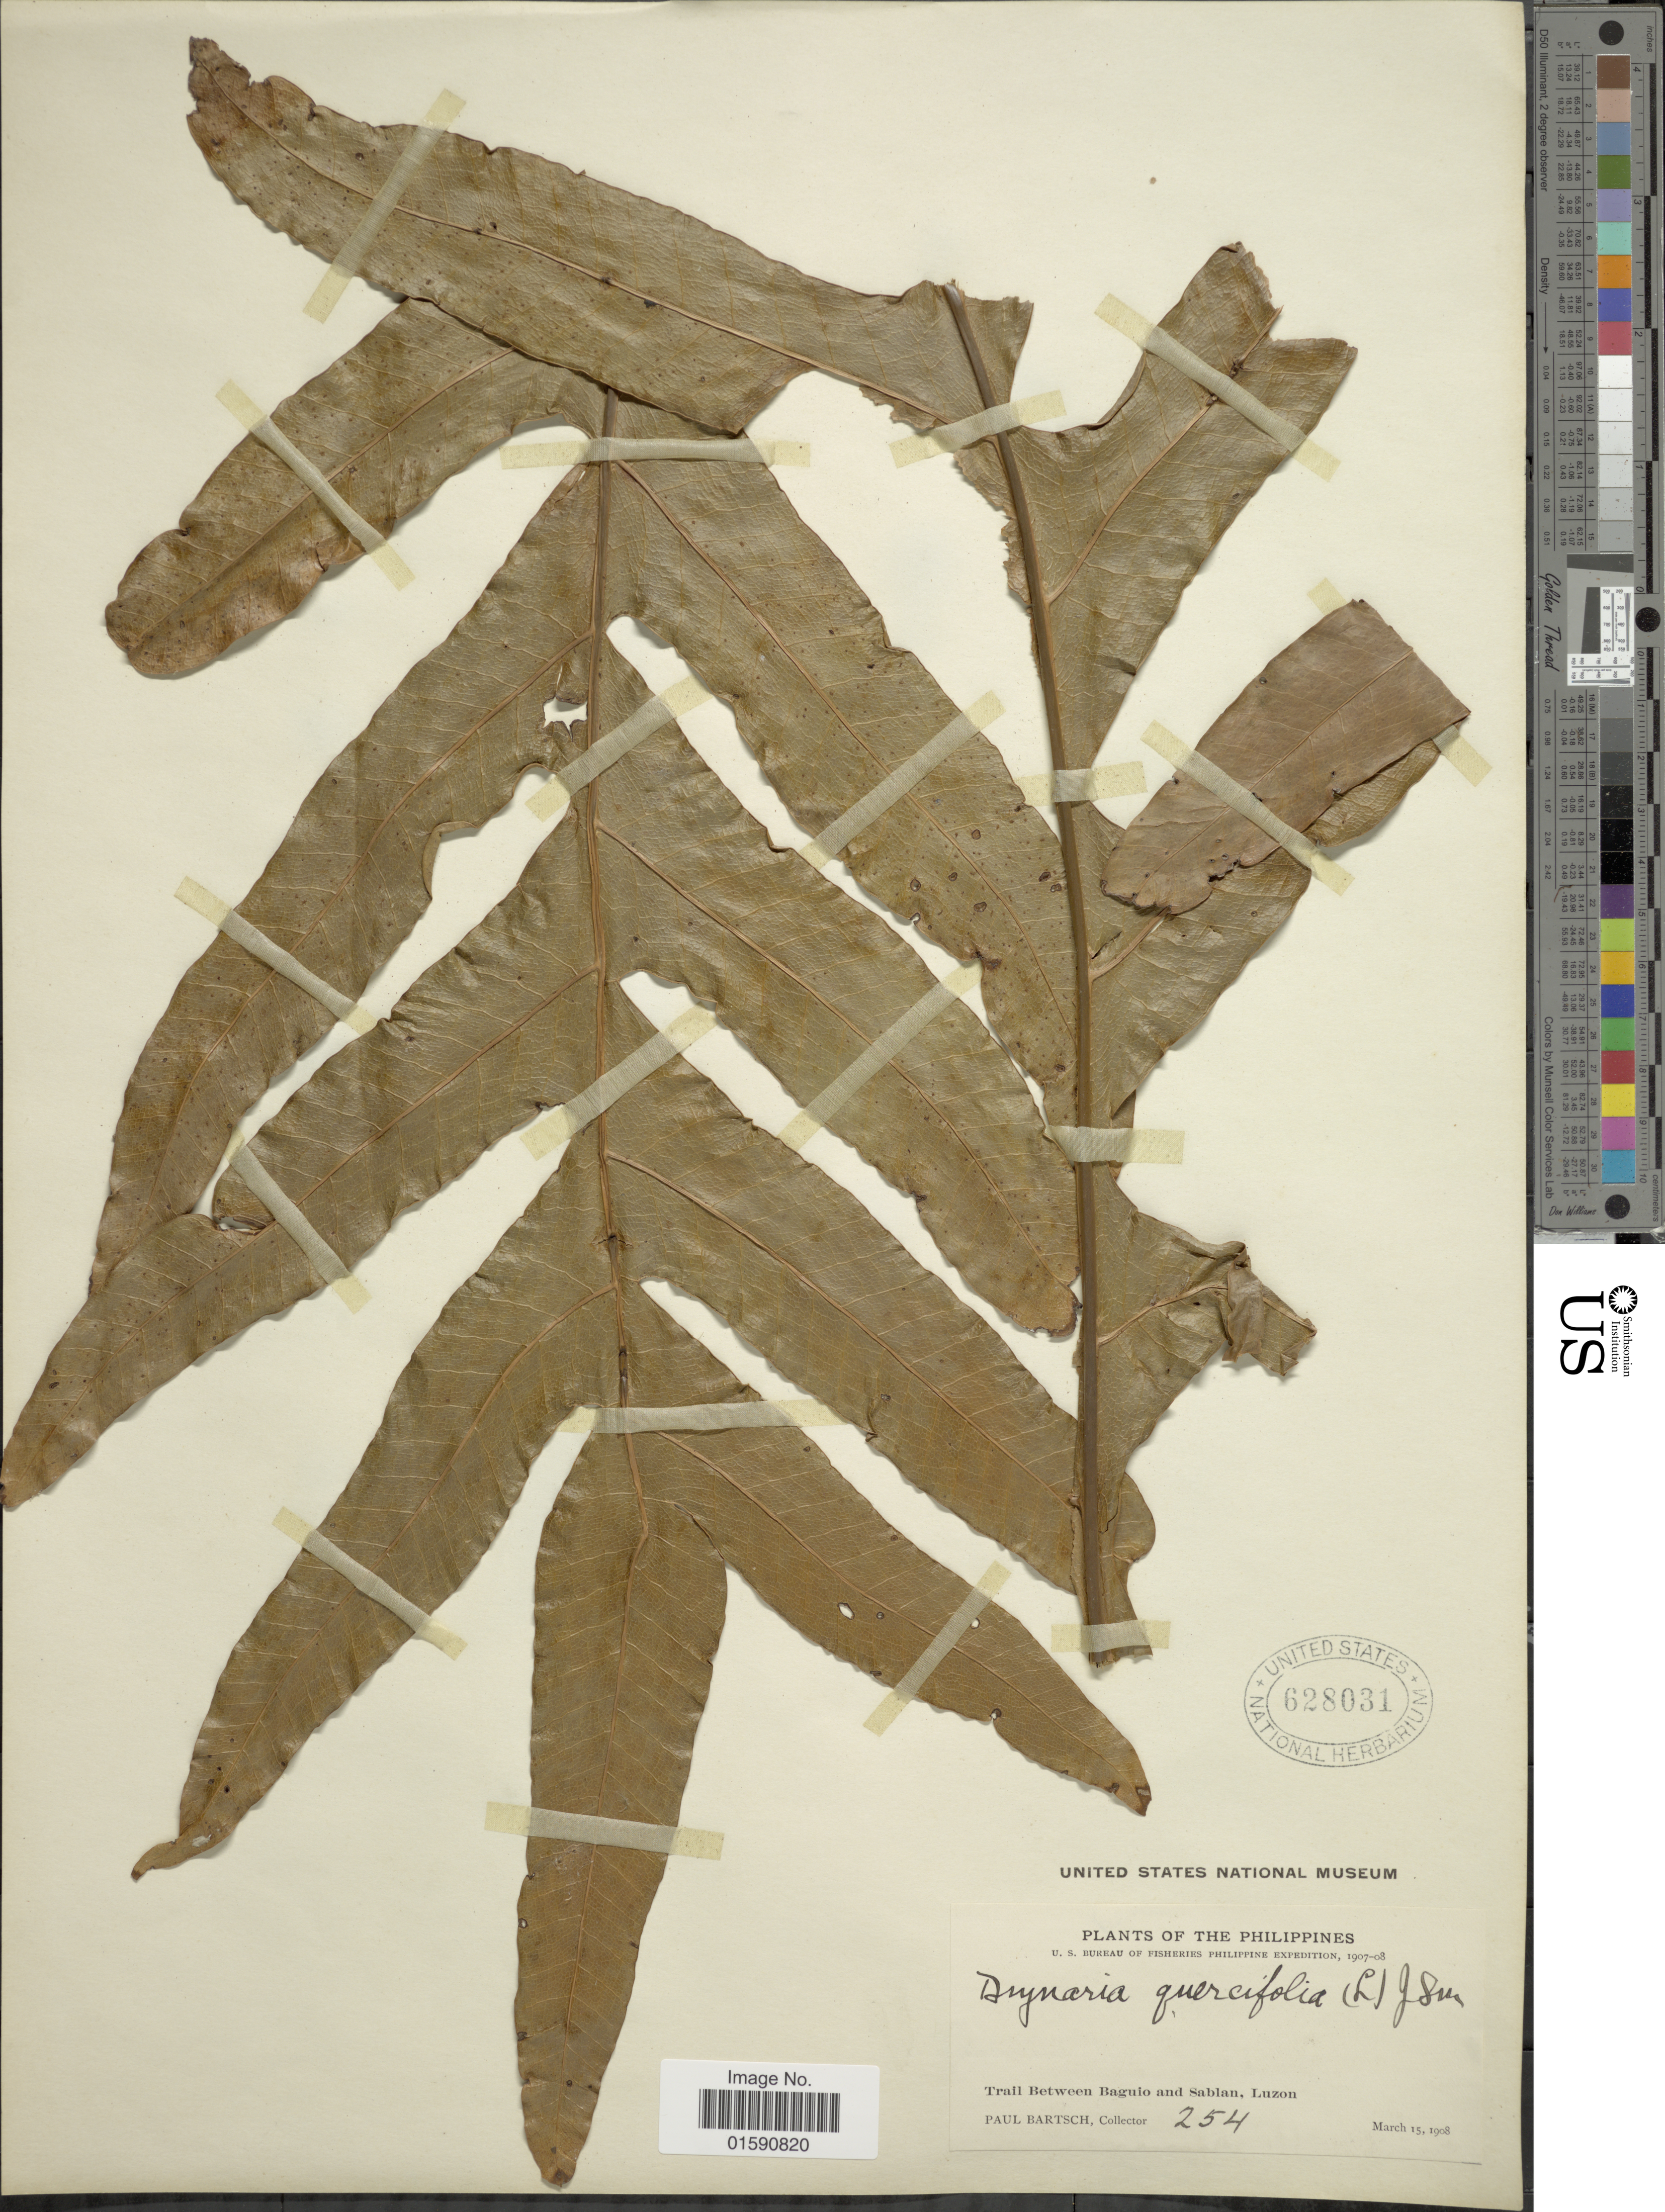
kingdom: Plantae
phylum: Tracheophyta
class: Polypodiopsida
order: Polypodiales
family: Polypodiaceae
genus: Drynaria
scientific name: Drynaria quercifolia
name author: (L.) J. Sm.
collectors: P. Bartsch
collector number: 254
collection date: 1908-03-15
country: Philippines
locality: Trail between Baguio and Sablan, Luzon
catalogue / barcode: US 628031